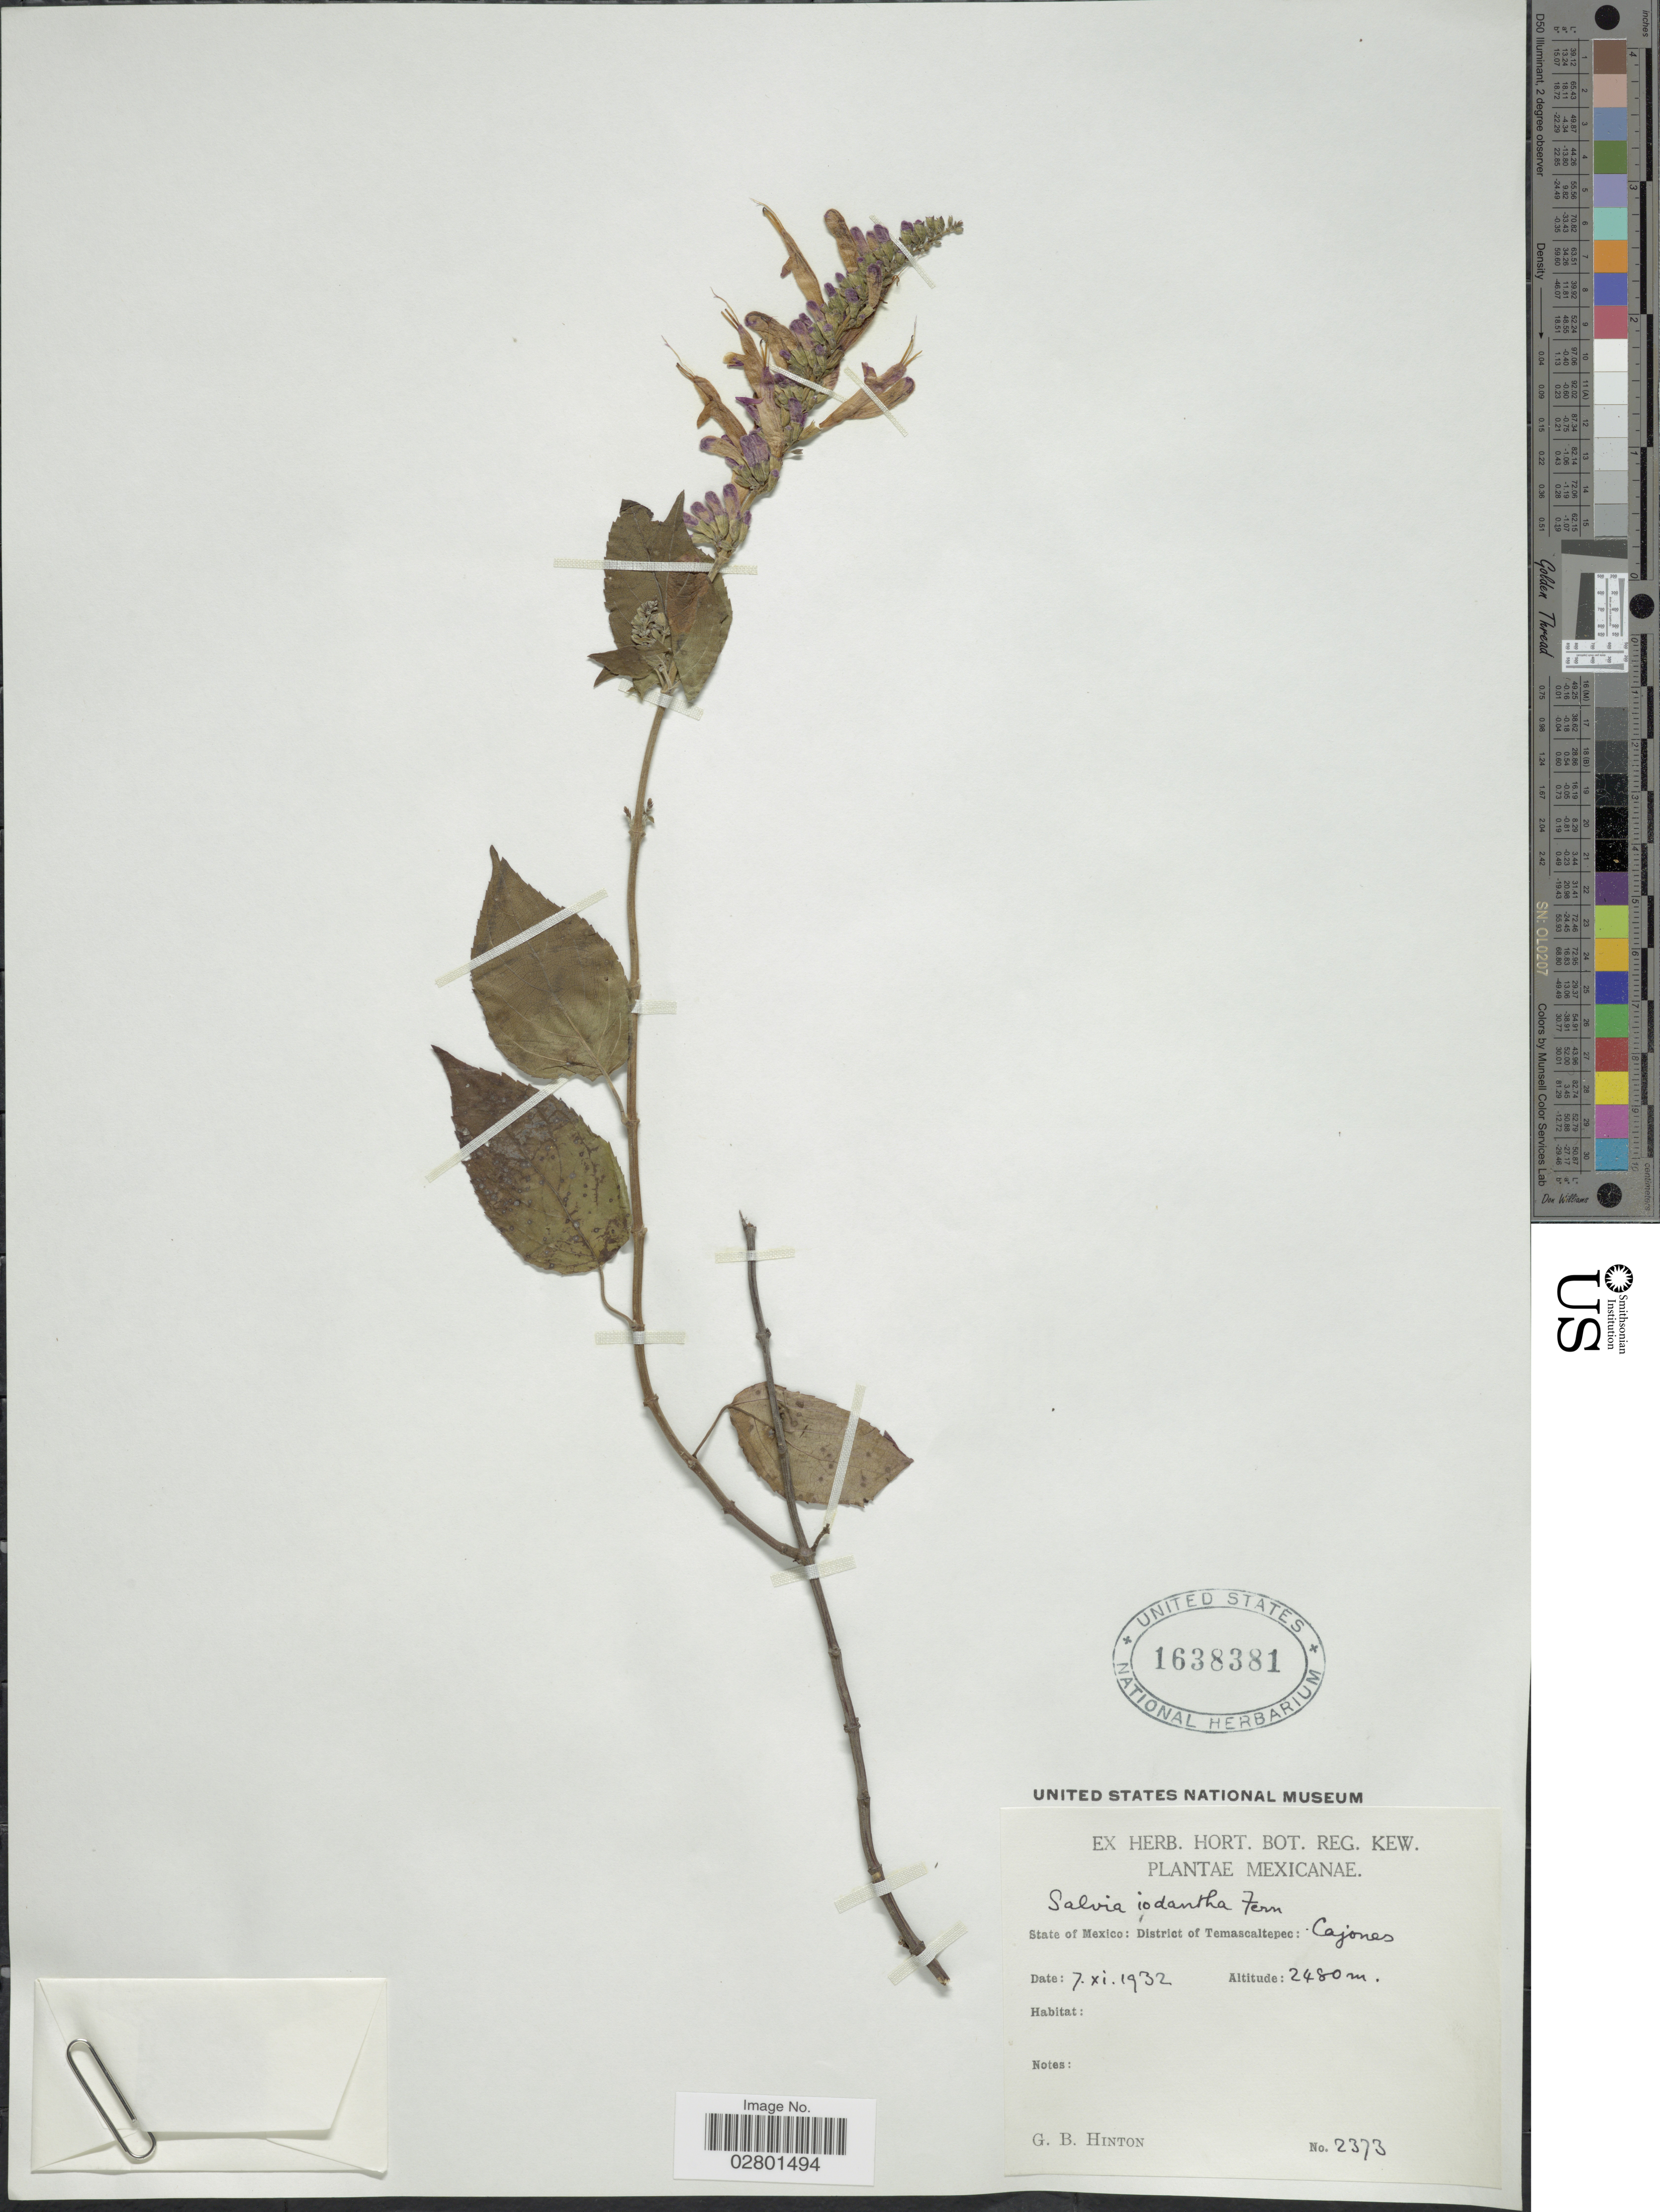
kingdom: Plantae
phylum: Tracheophyta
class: Magnoliopsida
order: Lamiales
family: Lamiaceae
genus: Salvia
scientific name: Salvia iodantha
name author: Fernald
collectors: G. B. Hinton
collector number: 2373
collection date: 1932-11-07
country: Mexico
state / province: México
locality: District of Temascaltepec, Cajones.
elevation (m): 2480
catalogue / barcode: US 1638381